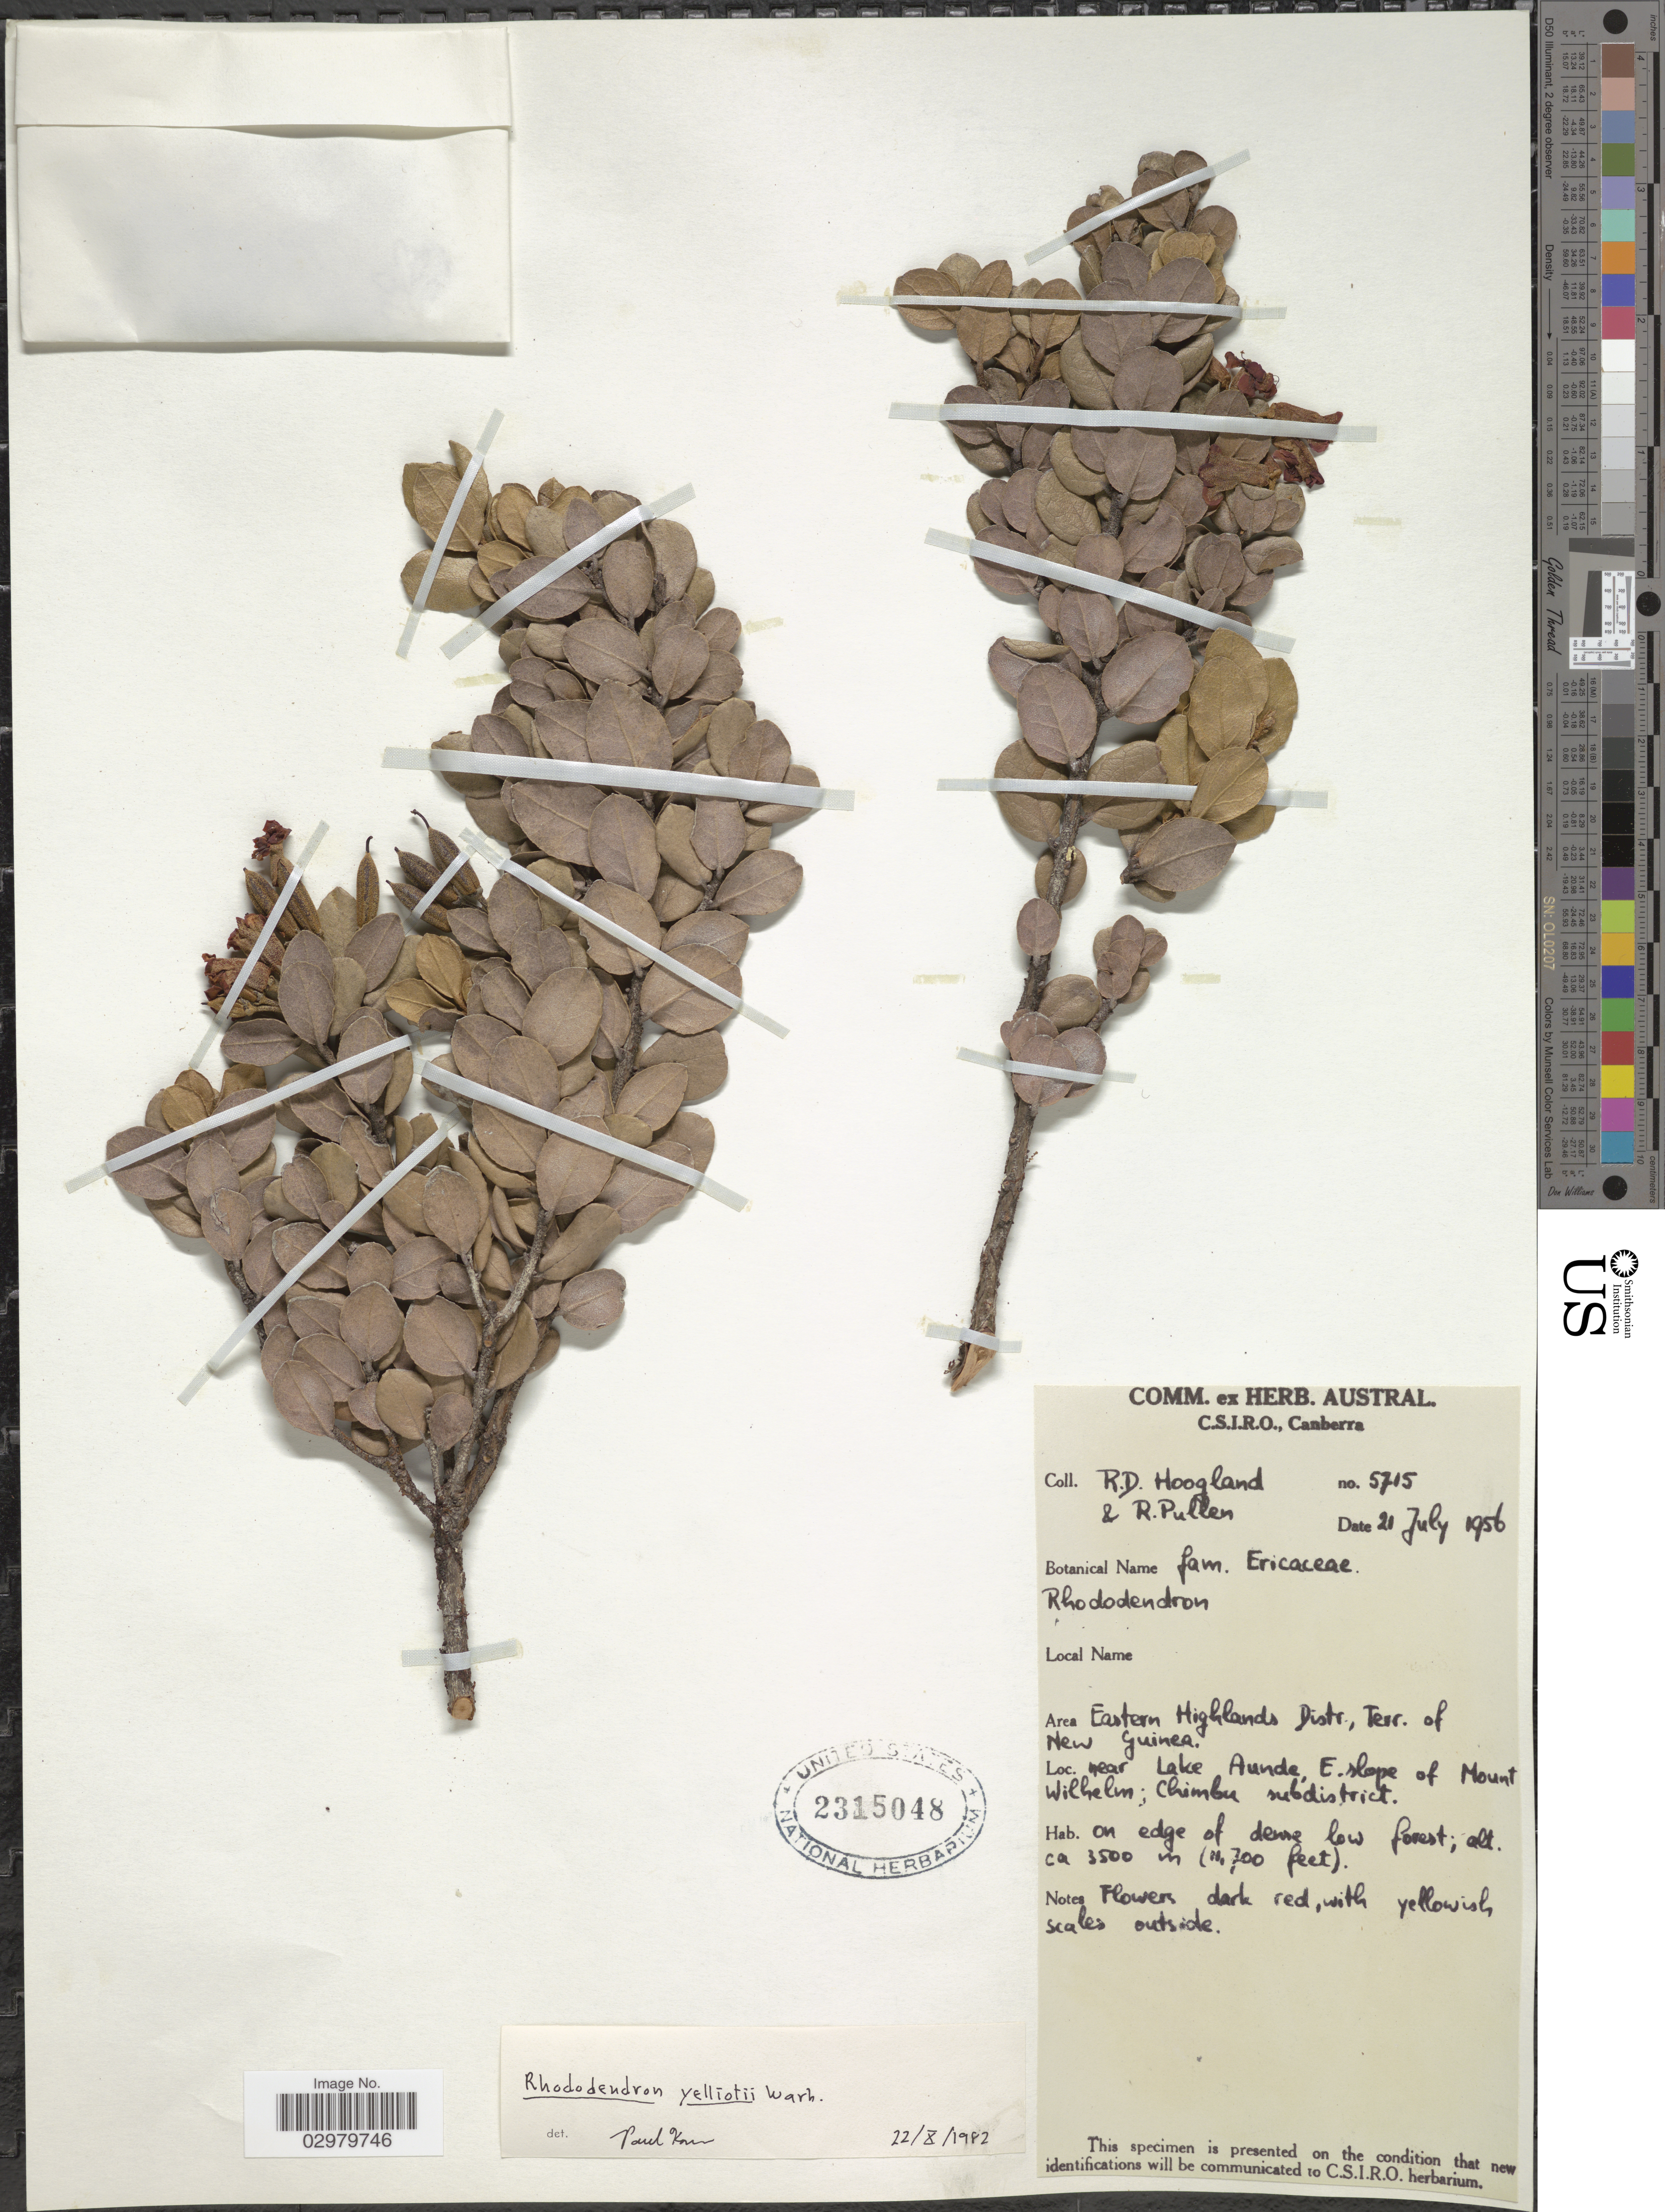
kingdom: Plantae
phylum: Tracheophyta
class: Magnoliopsida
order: Ericales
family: Ericaceae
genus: Rhododendron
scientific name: Rhododendron yelliottii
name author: Warb.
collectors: R. D. Hoogland & R. Pullen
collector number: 5715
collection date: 1956-07-21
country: Papua New Guinea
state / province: Chimbu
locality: Eastern Highlands Distr., Terr. of New Guinea, near Lake Aunde, E. slope of Mount Wilhelm, Chimbu subdistrict.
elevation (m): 3566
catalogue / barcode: US 2315048